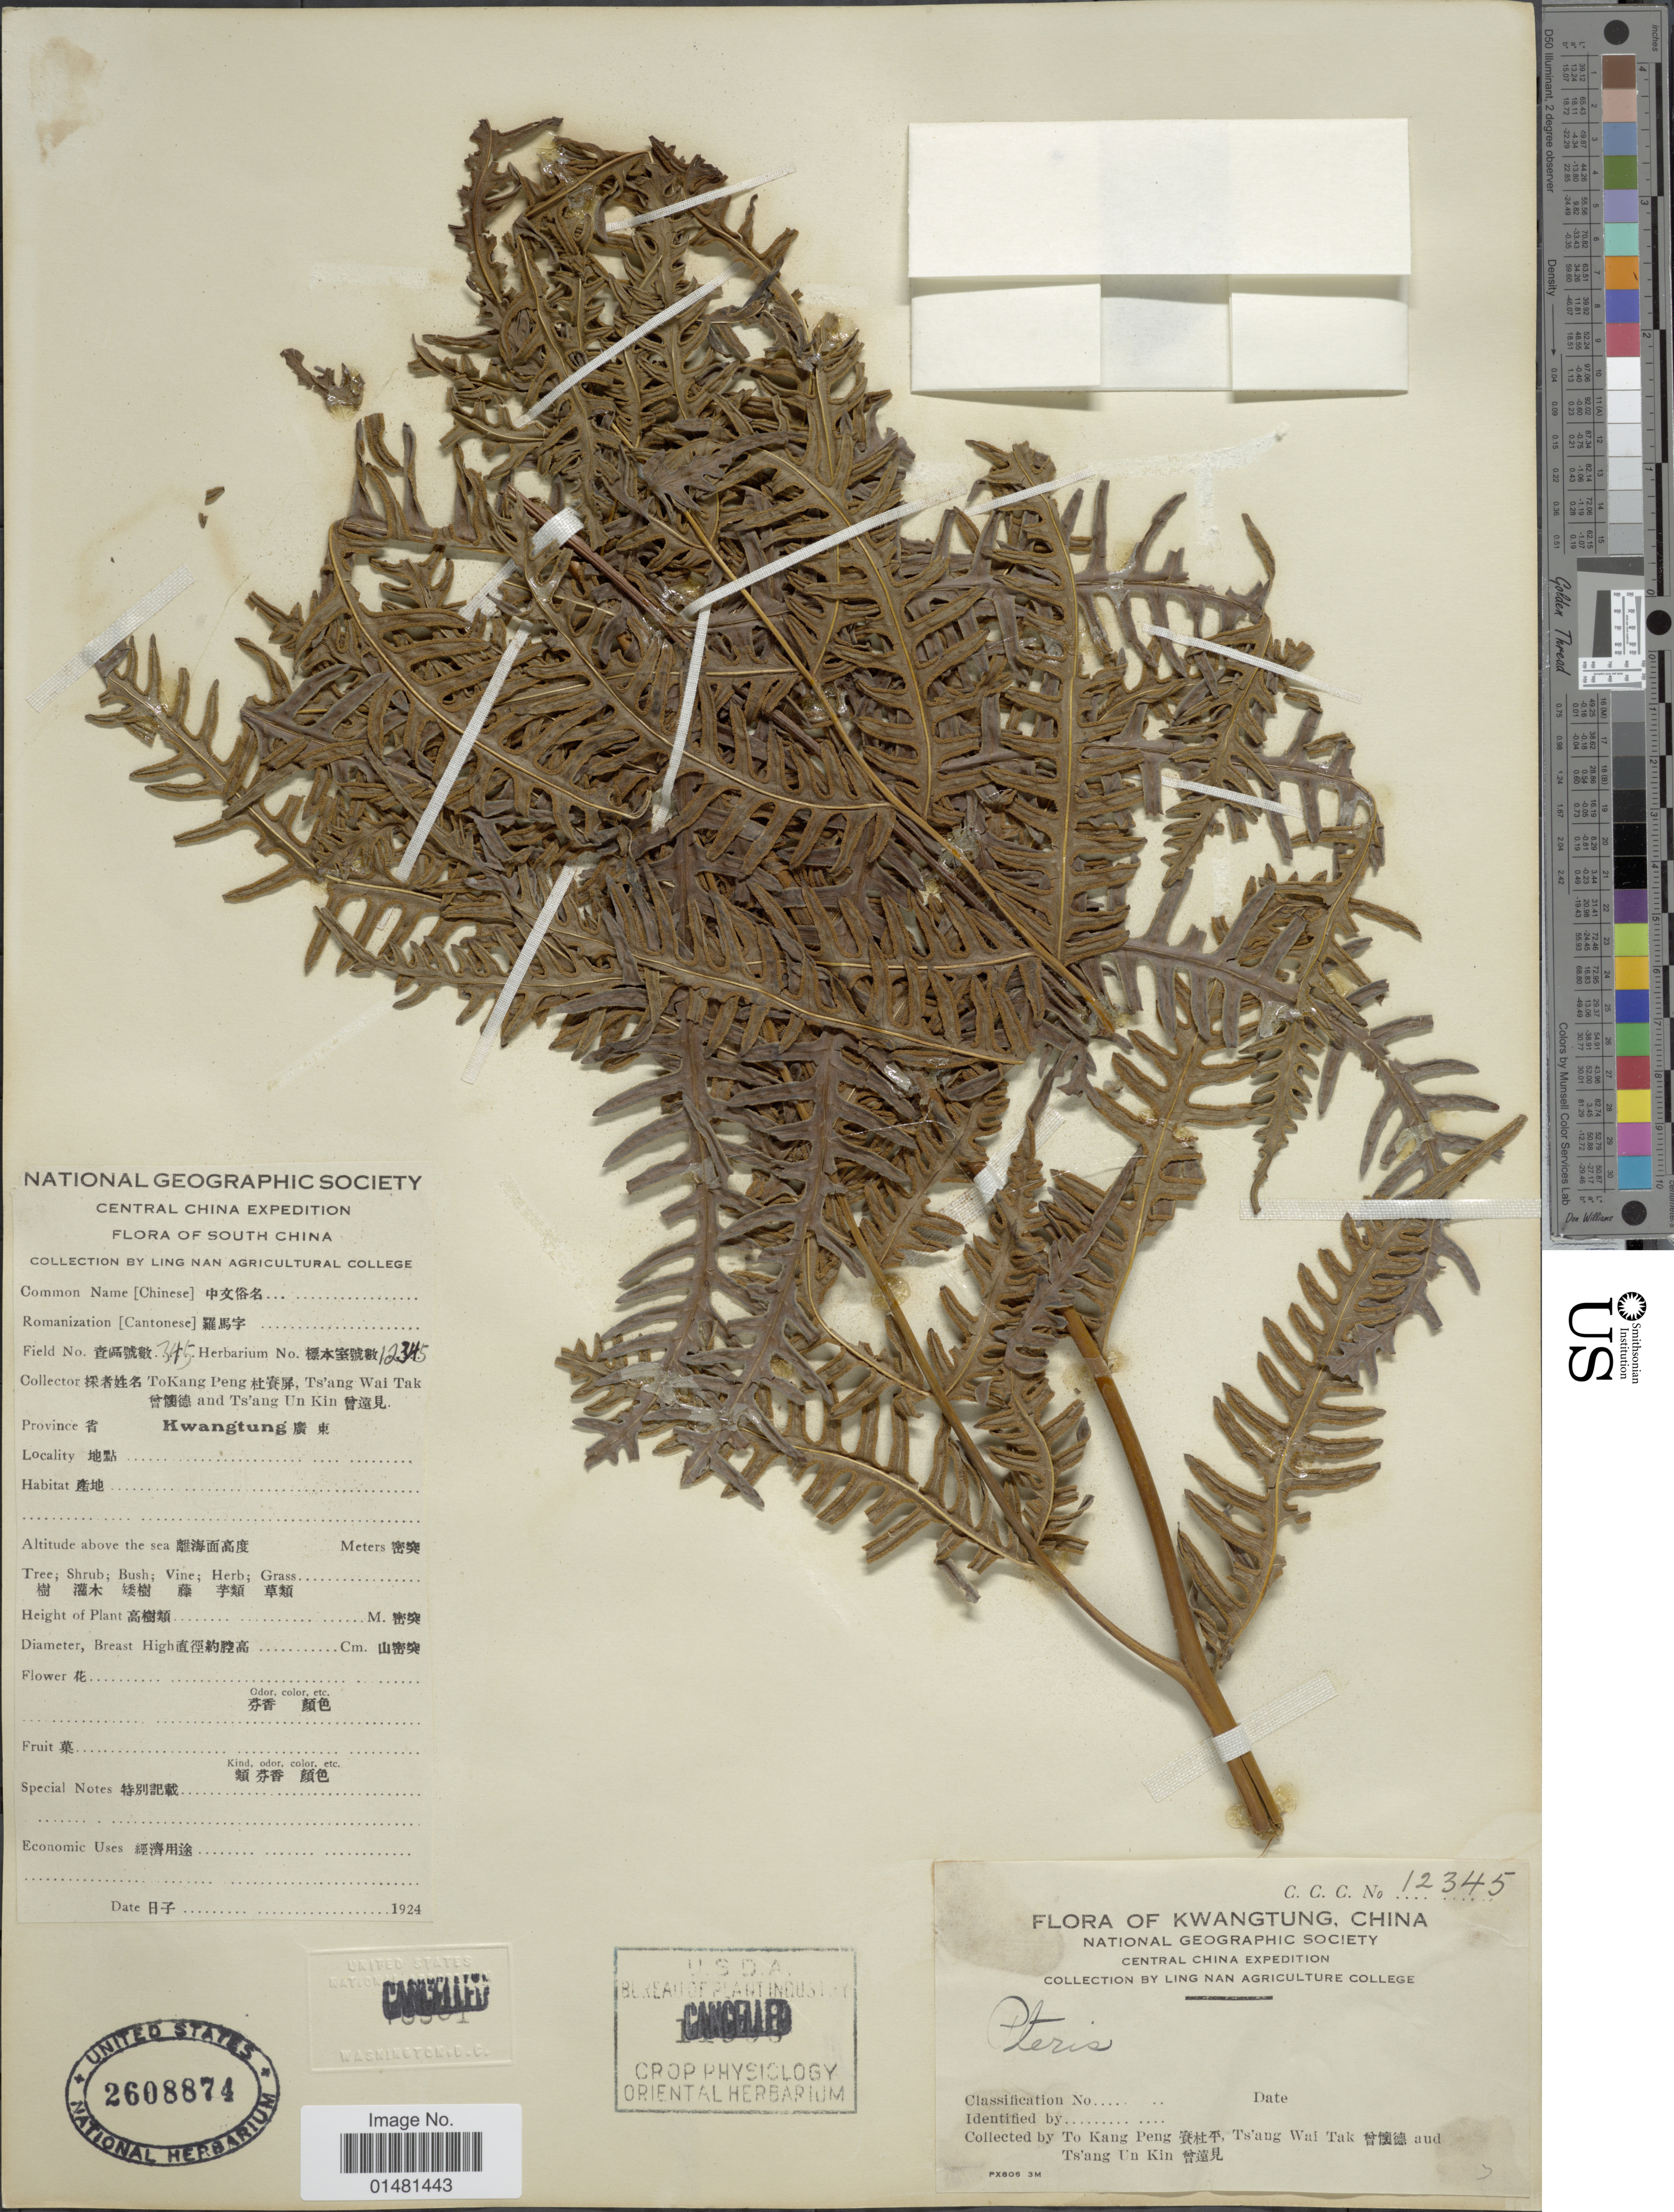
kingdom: Plantae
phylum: Tracheophyta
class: Polypodiopsida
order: Polypodiales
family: Pteridaceae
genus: Pteris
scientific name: Pteris sp.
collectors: T. K. Peng, T. Tak & T. Kin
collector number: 345/12345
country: China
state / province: Guangdong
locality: South China, Province Kwangtung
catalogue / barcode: US 2608874